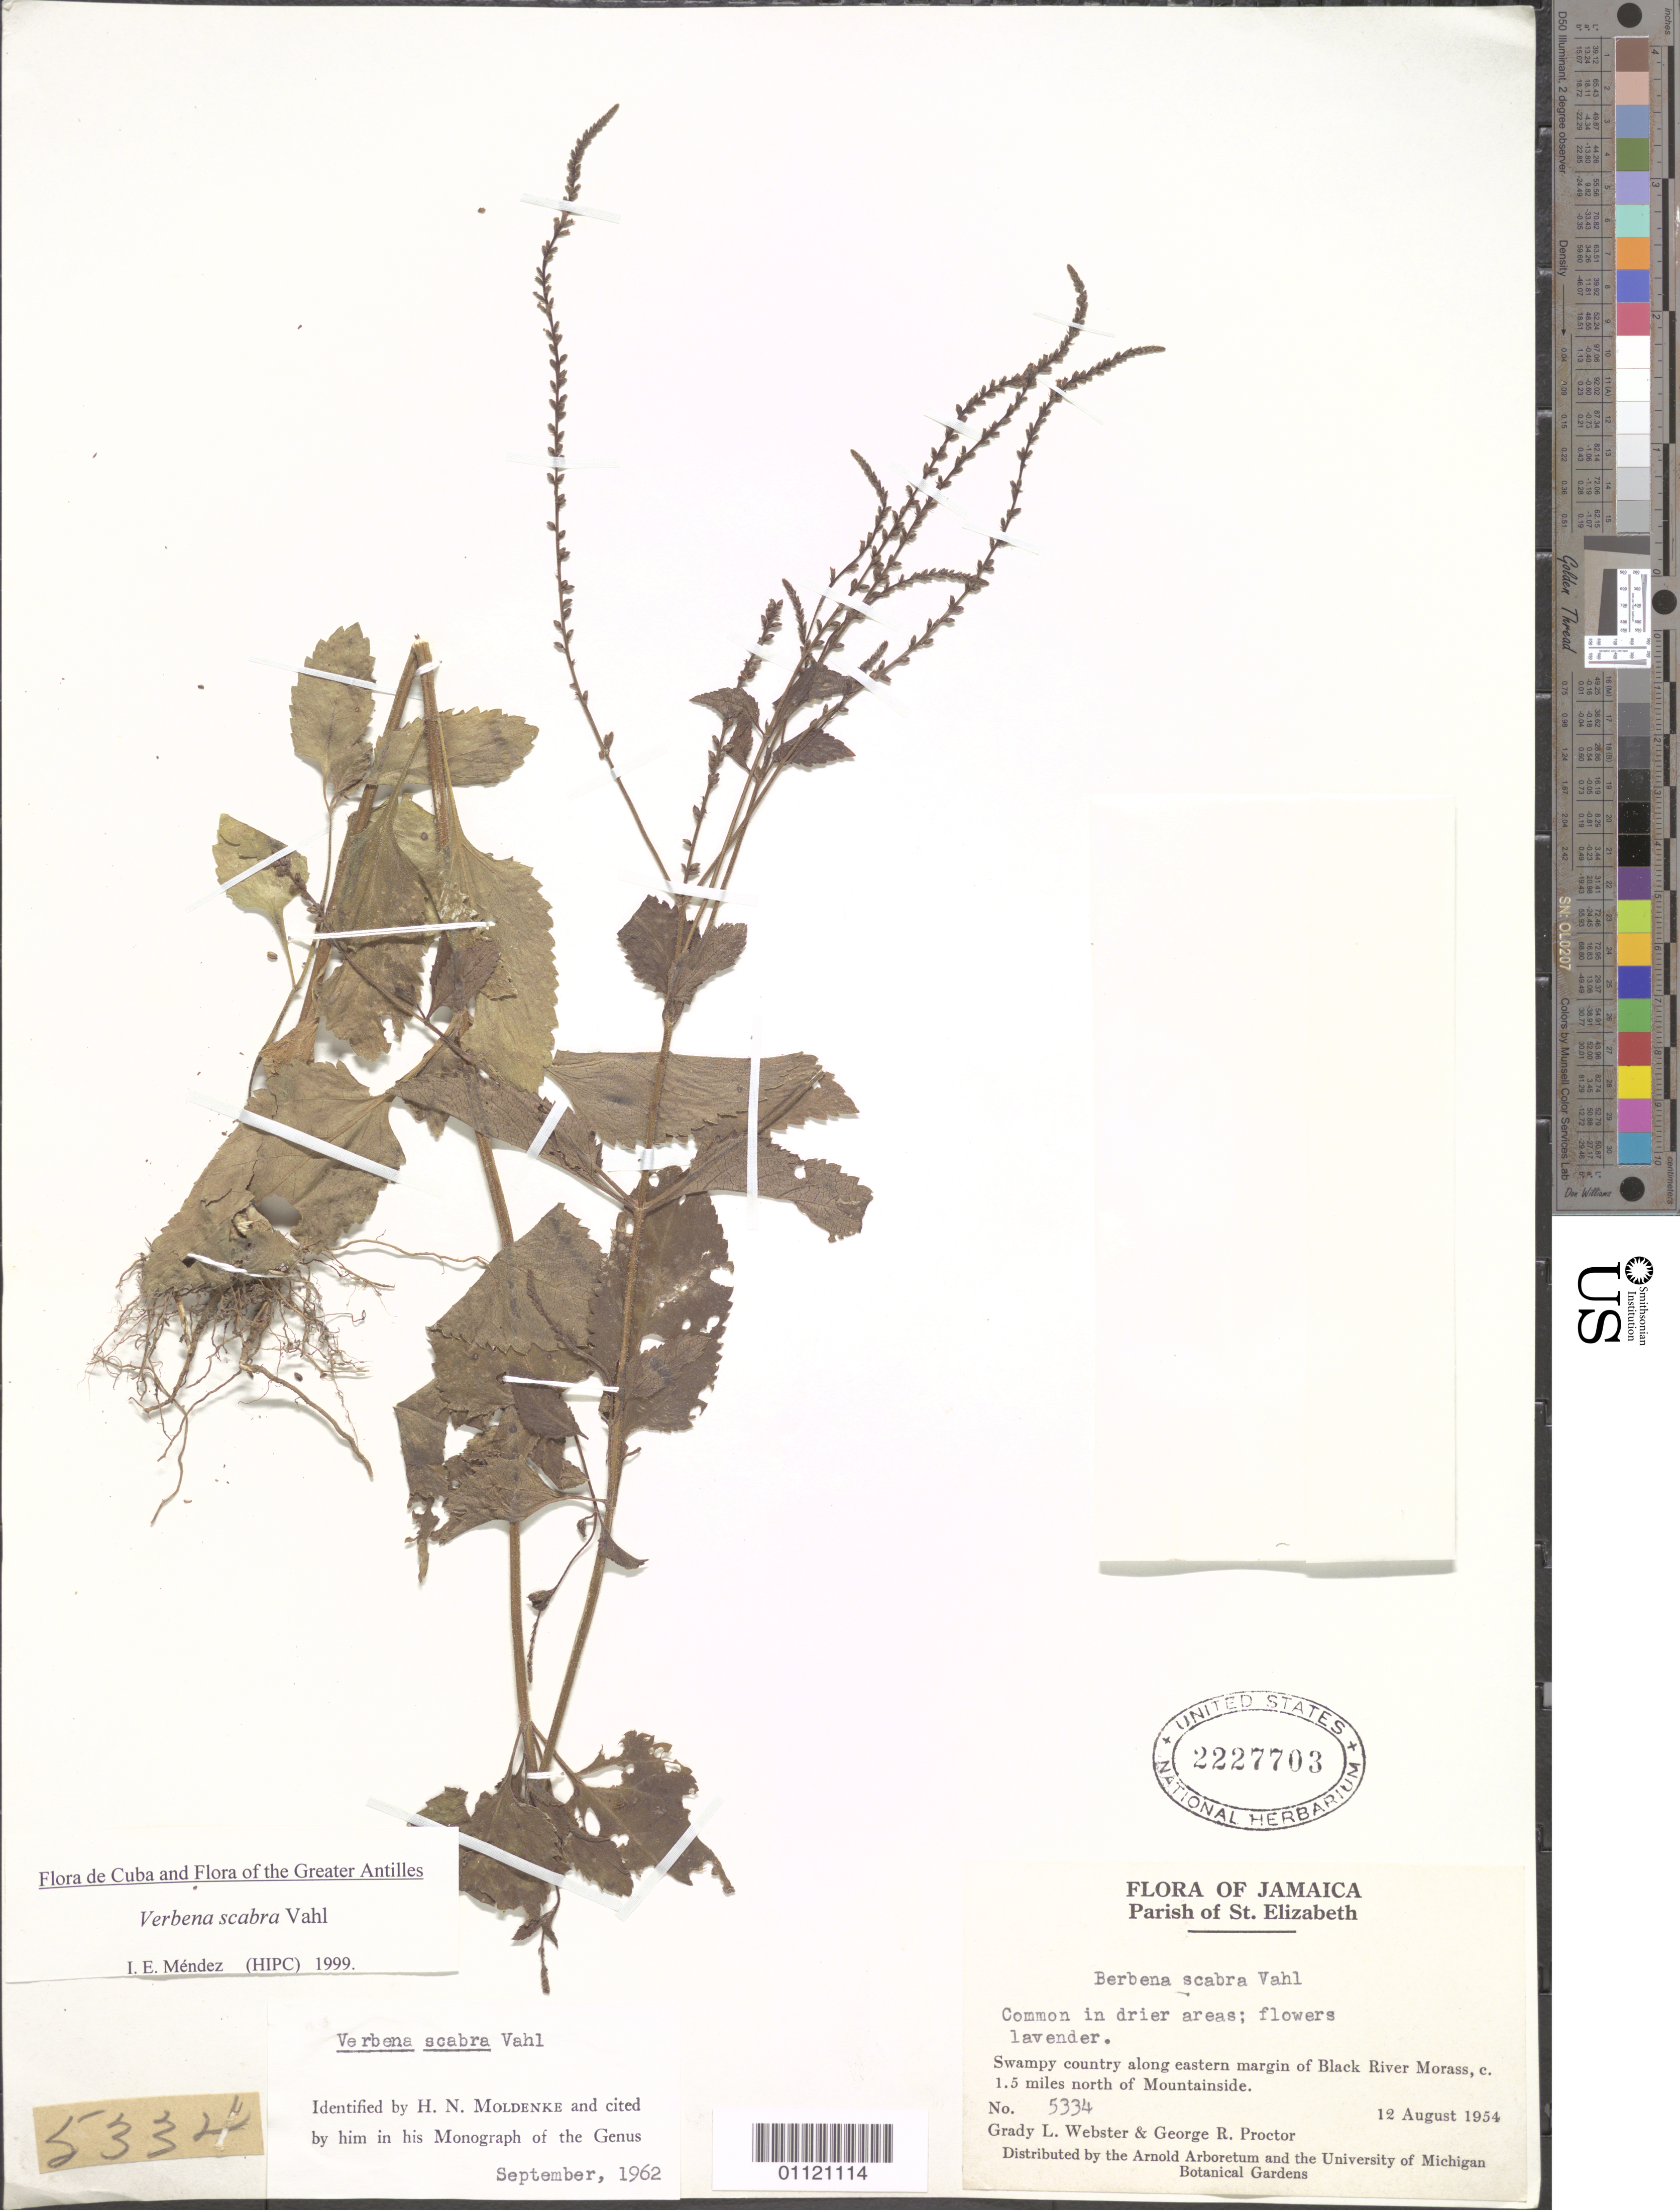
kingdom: Plantae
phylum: Tracheophyta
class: Magnoliopsida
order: Lamiales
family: Verbenaceae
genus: Verbena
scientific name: Verbena scabra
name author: Vahl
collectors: G. L. Webster & G. R. Proctor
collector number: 5334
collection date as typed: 12 Aug 1954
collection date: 1954-08-12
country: Jamaica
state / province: Saint Elizabeth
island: Jamaica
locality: Swampy country along E margin of Black River Morass, c. 1.5 mi N of Mountainside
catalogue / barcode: US 2227703